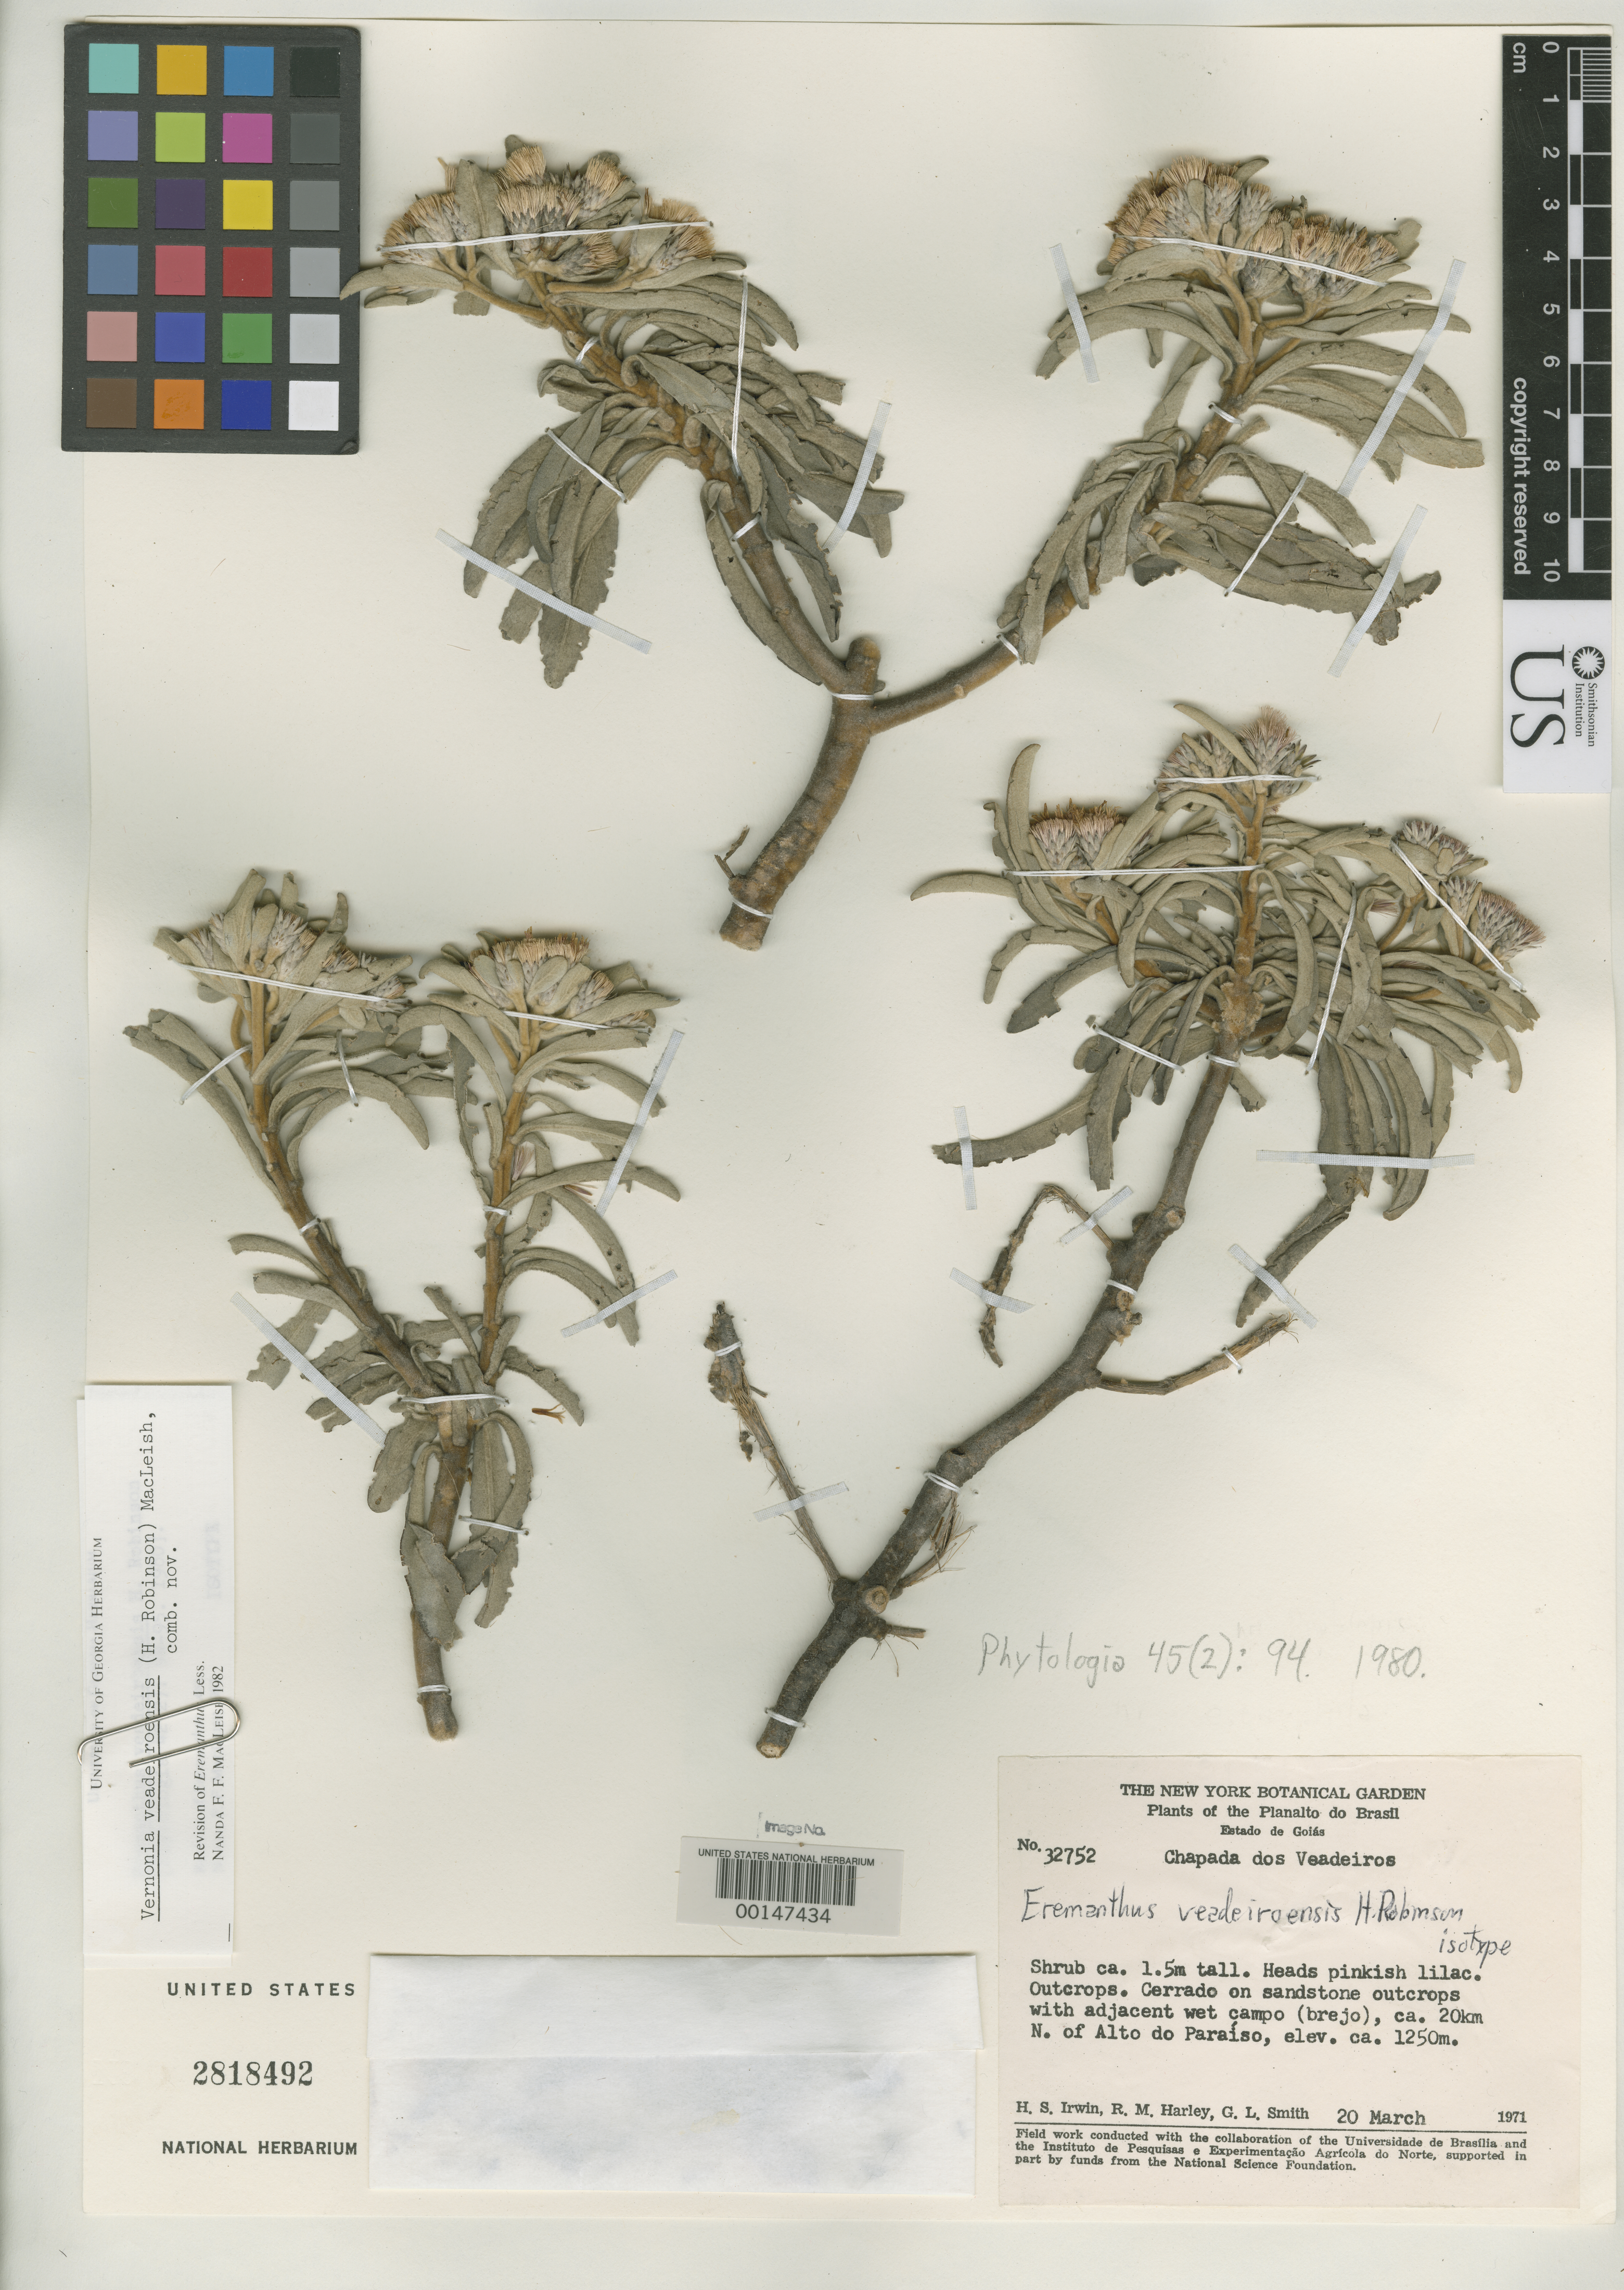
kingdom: Plantae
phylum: Tracheophyta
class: Magnoliopsida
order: Asterales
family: Asteraceae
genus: Eremanthus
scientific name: Eremanthus veadeiroensis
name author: H. Rob.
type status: Isotype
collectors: H. Irwin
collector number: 32752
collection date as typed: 20 Mar 1971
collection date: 1971-03-20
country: Brazil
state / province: Goiás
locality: Chapadas do Veadeiros.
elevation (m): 1250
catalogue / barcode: US 2818492